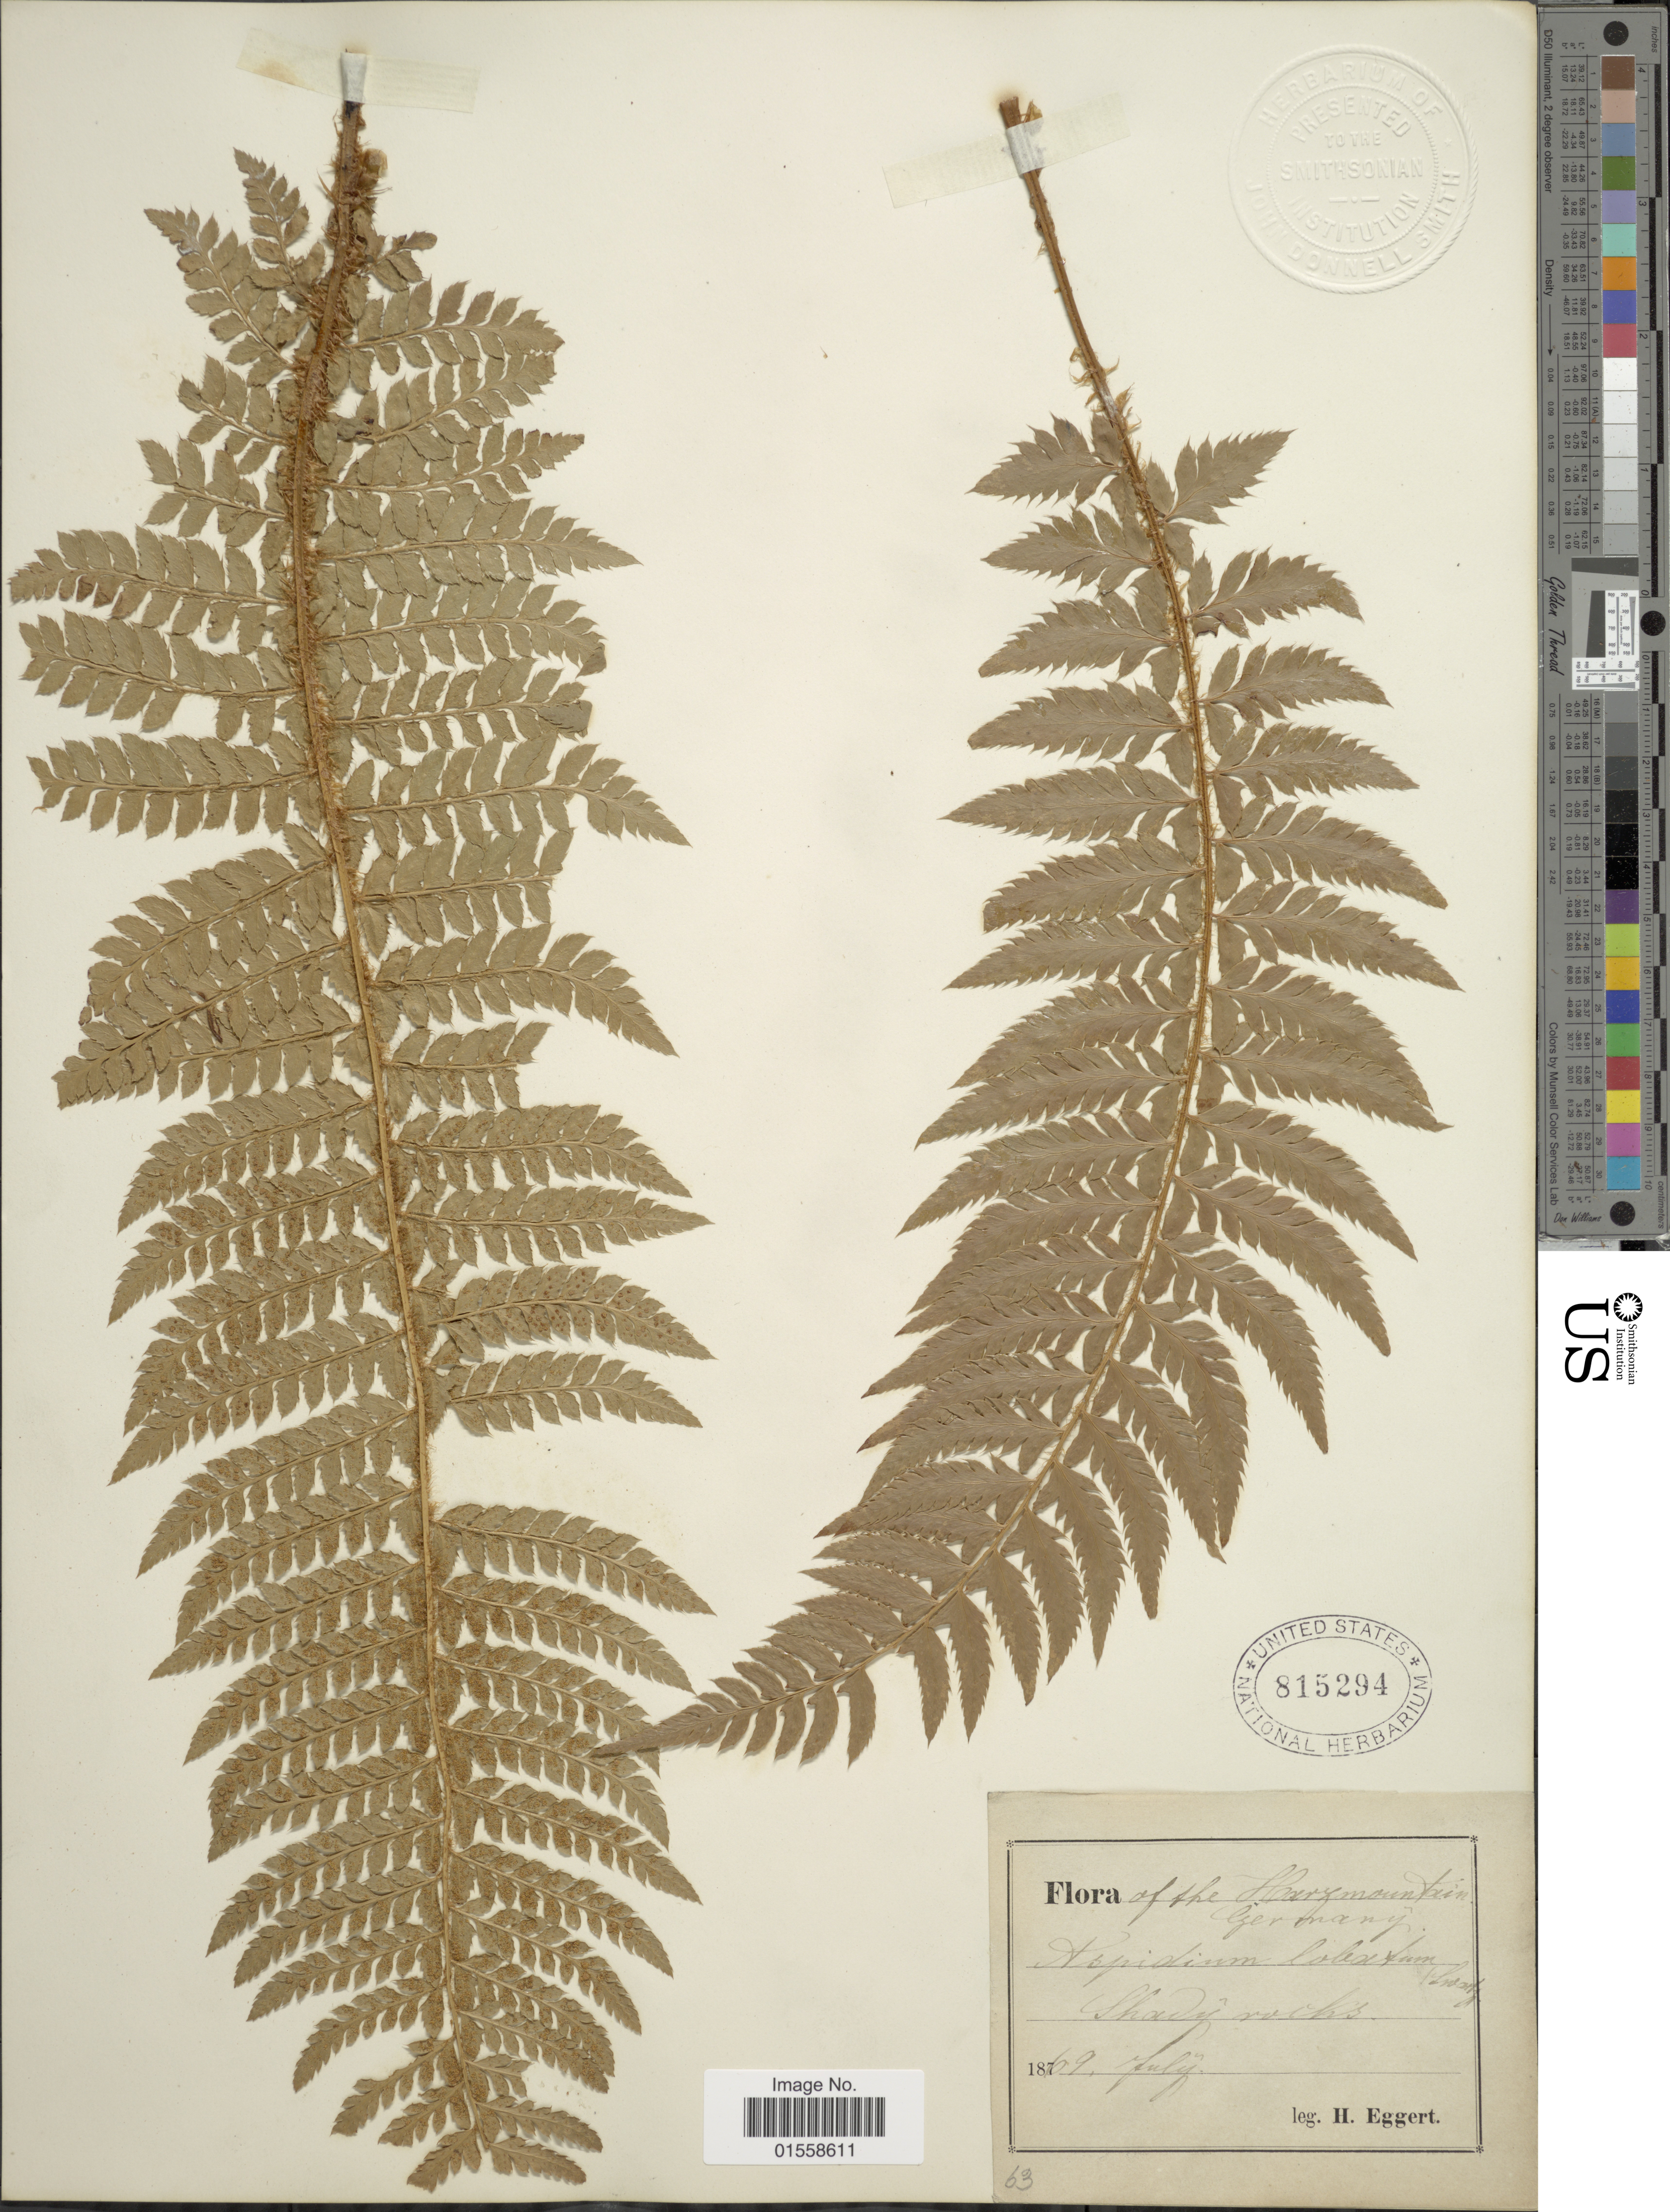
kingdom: Plantae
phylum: Tracheophyta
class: Polypodiopsida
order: Polypodiales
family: Dryopteridaceae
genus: Polystichum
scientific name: Polystichum aculeatum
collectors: H. Eggert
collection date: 1869-07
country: Germany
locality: Harz Mountains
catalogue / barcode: US 815294